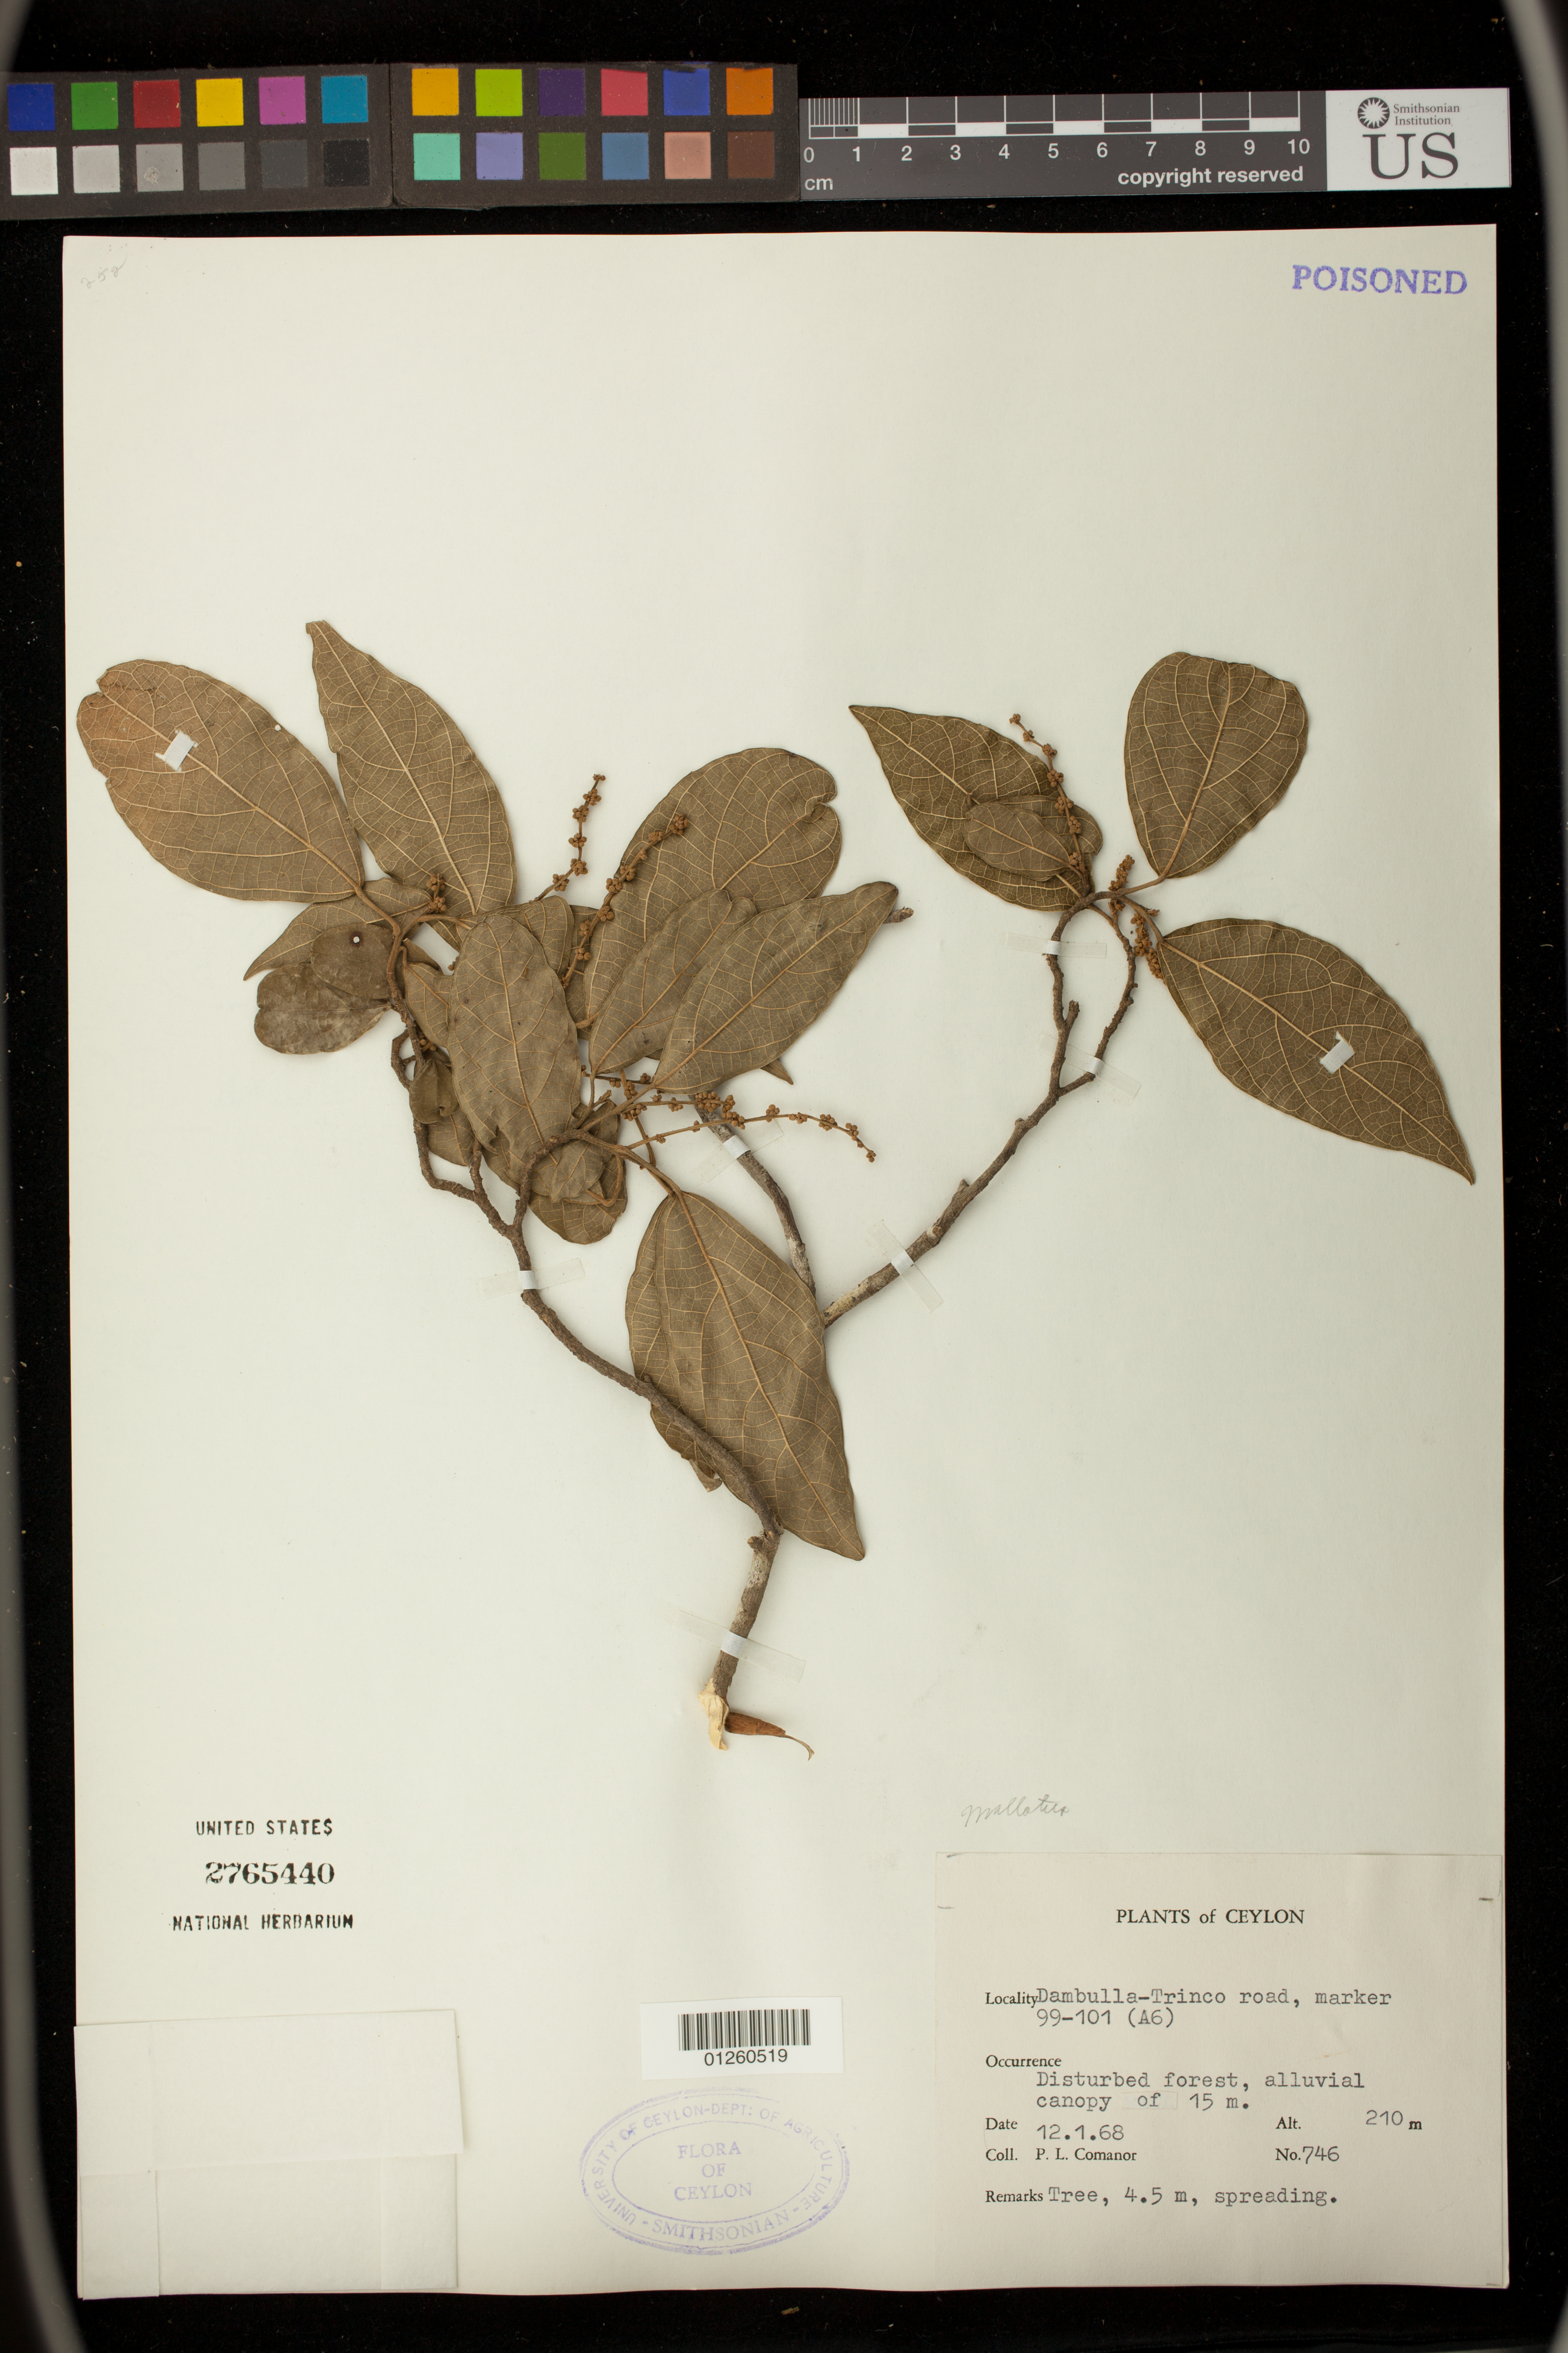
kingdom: Plantae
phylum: Tracheophyta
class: Magnoliopsida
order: Malpighiales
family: Euphorbiaceae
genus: Mallotus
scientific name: Mallotus sp.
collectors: P. Comanor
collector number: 746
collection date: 1968-01-12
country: Sri Lanka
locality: Dambulla-Trinco road, marker 99-101 (A6)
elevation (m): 210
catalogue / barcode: US 2765440